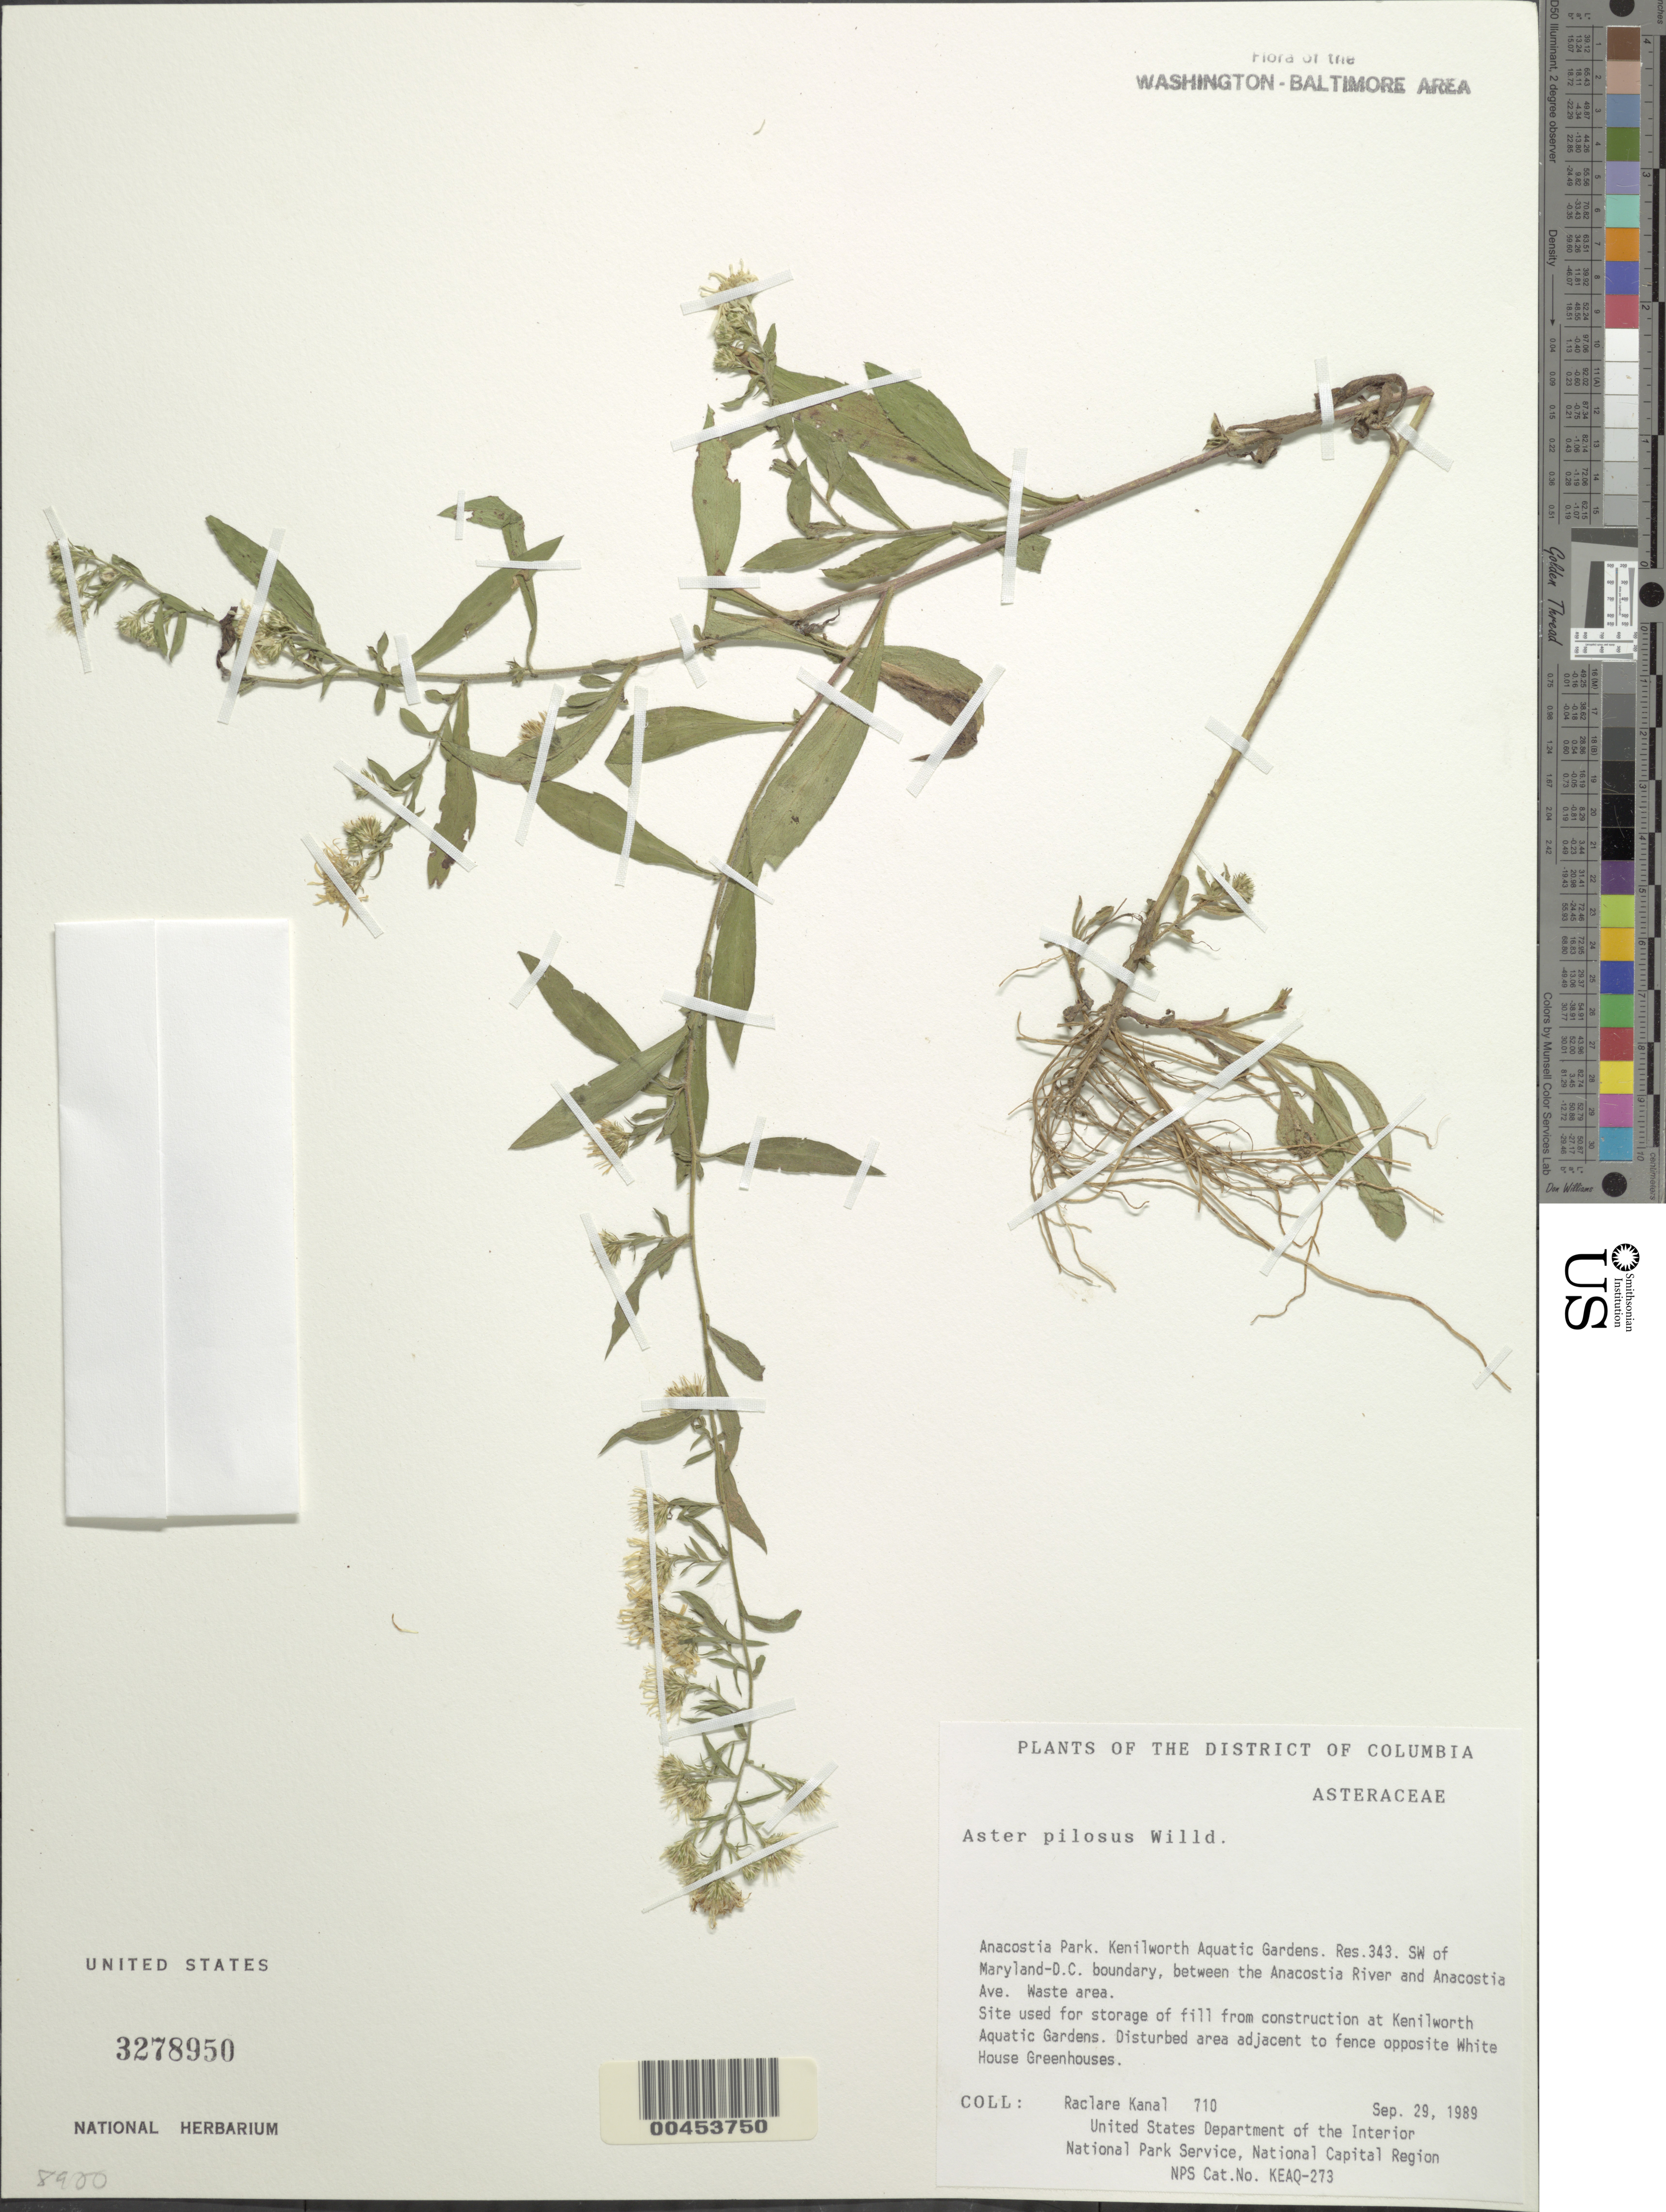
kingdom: Plantae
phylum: Tracheophyta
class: Magnoliopsida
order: Asterales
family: Asteraceae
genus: Symphyotrichum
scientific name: Symphyotrichum pilosum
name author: (Willd.) G.L. Nesom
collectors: R. Kanal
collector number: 710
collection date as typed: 29 Sep 1989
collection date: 1989-09-29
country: United States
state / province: District of Columbia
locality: Anacostia Park, Kenilworth Aquatic gardens, Res 343, SW of Md/DC Boundary, between Anacostia River and Anacostia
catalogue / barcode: US 3278950